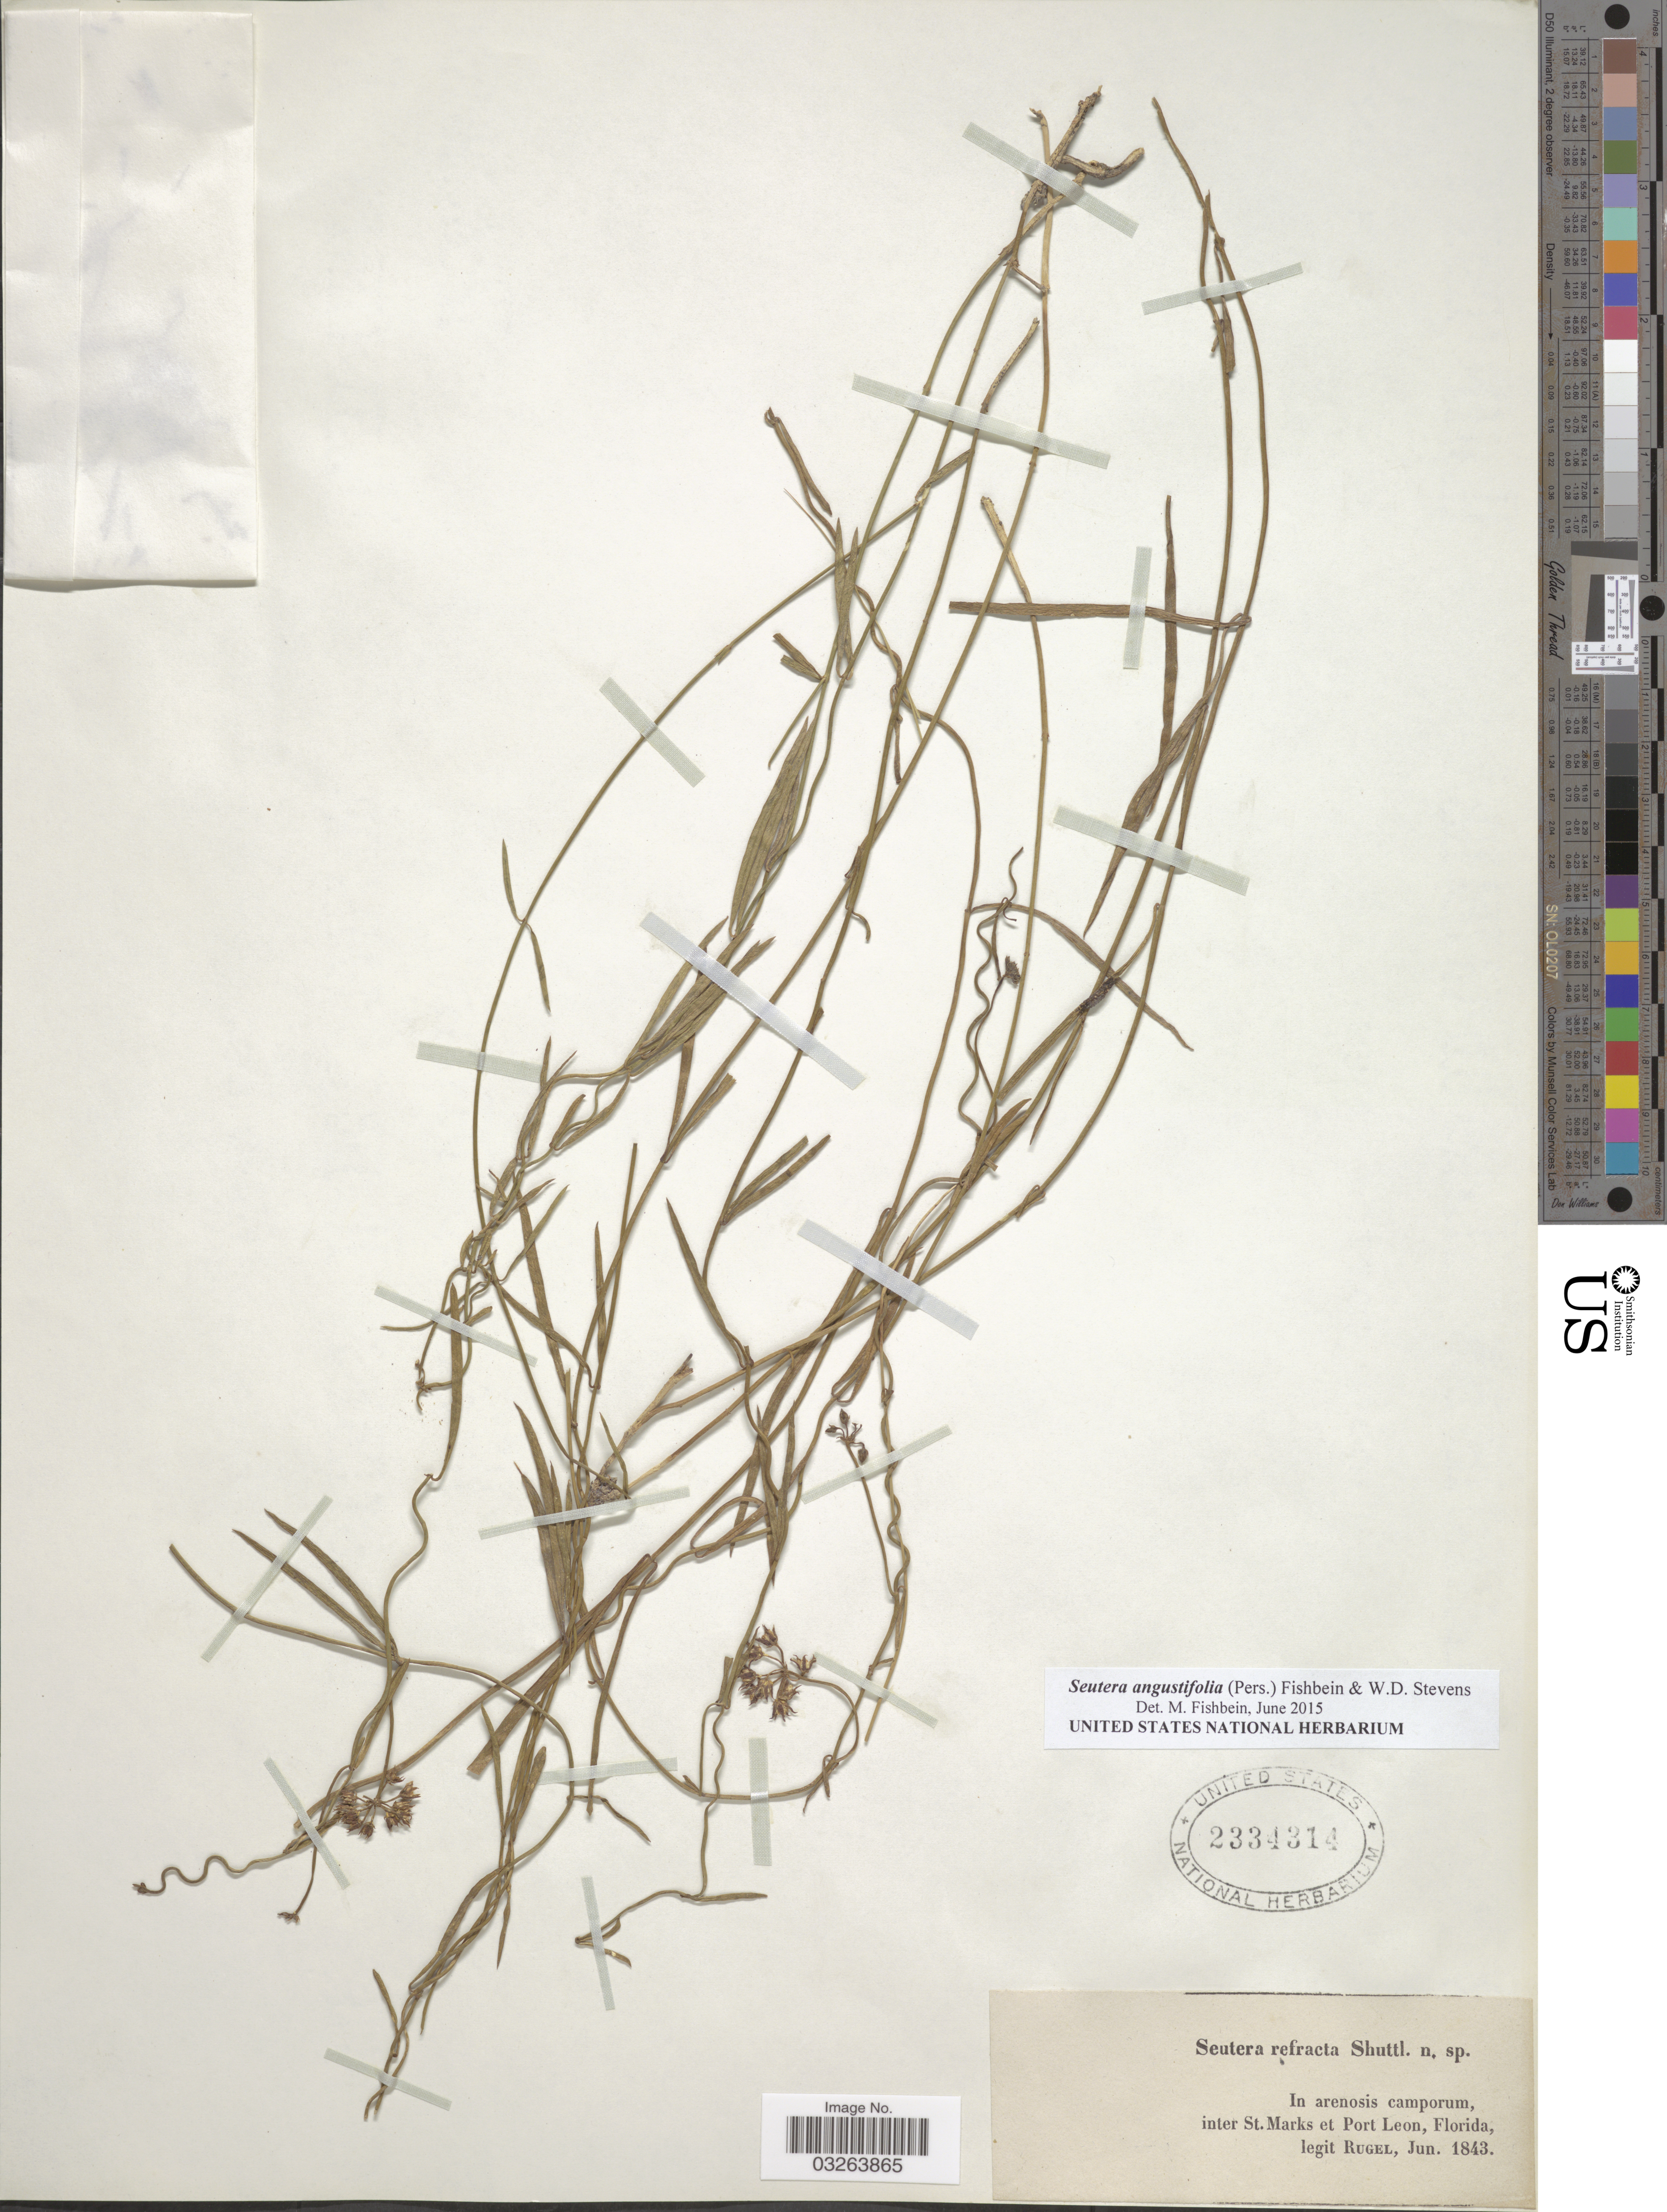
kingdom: Plantae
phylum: Tracheophyta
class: Magnoliopsida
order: Gentianales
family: Apocynaceae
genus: Seutera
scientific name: Seutera angustifolia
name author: Fishbein & W.D. Stevens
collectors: Rugel, --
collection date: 1843-06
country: United States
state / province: Florida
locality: Inter St. Marks et Port Leon.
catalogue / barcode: US 2334314